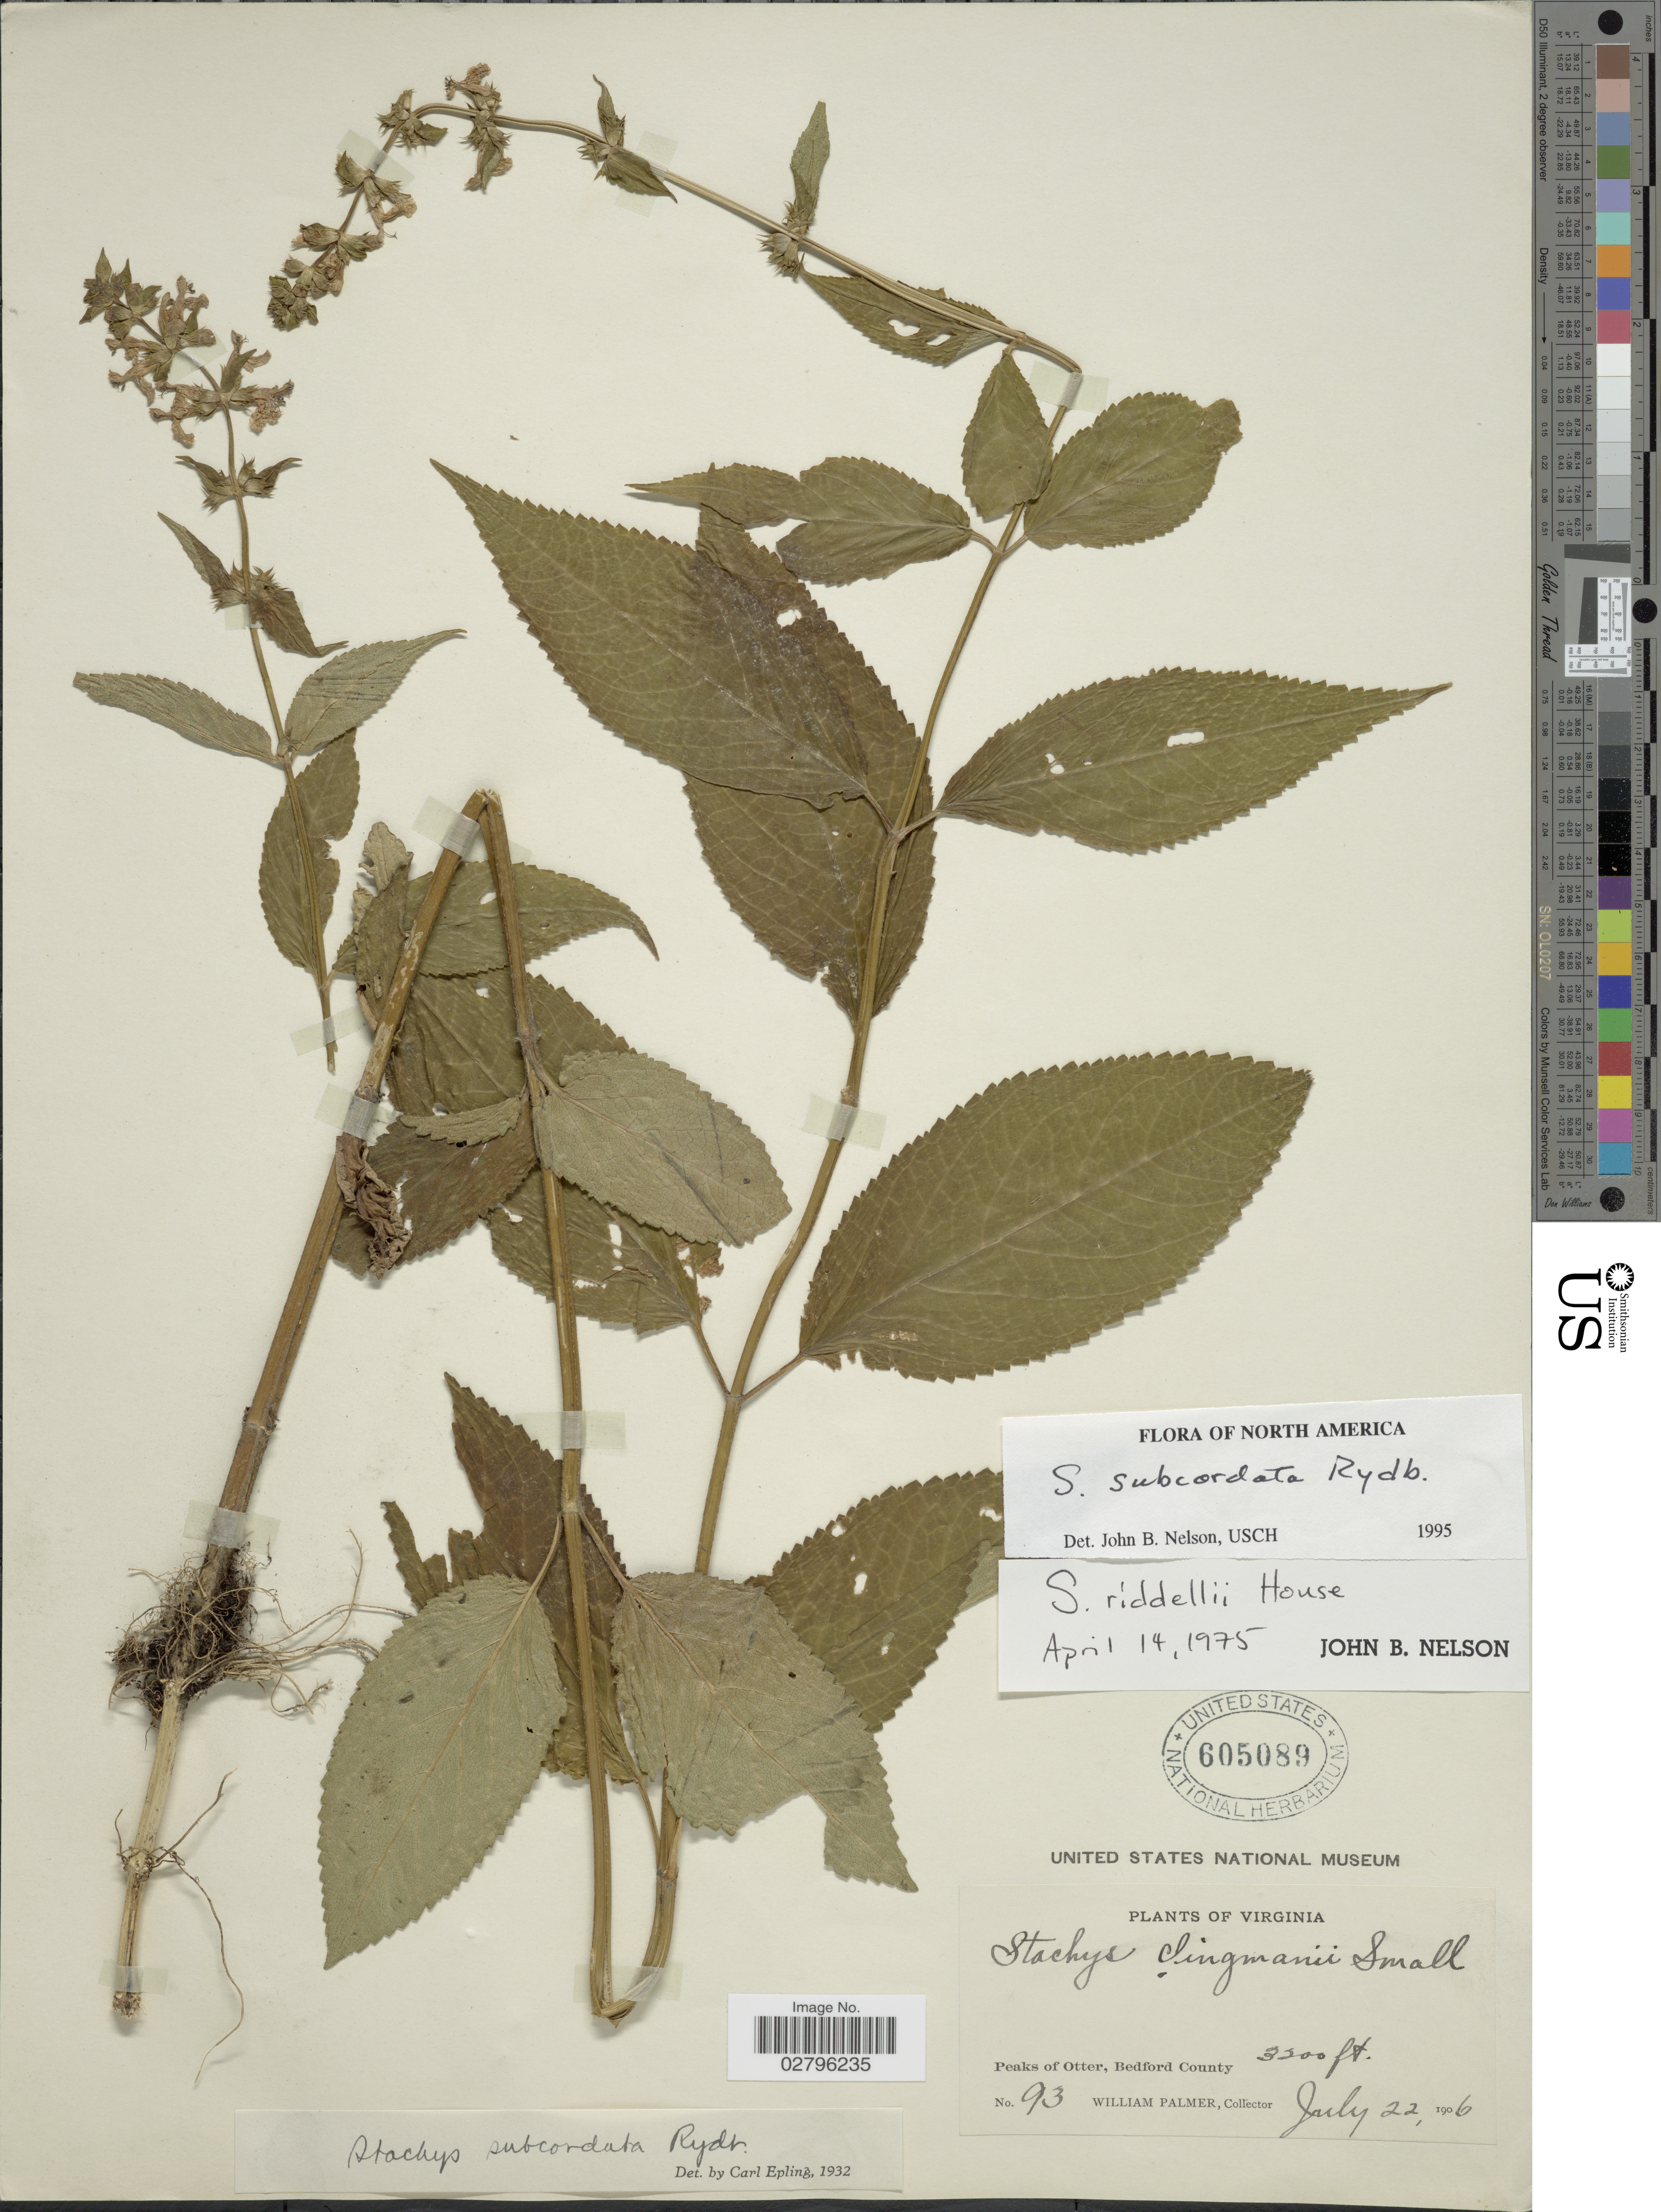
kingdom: Plantae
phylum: Tracheophyta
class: Magnoliopsida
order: Lamiales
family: Lamiaceae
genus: Stachys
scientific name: Stachys cordata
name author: Riddell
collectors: W. Palmer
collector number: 93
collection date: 1906-07-22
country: United States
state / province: Virginia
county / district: Bedford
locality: Peaks of Otter, Bedford County.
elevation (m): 975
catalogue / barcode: US 605089